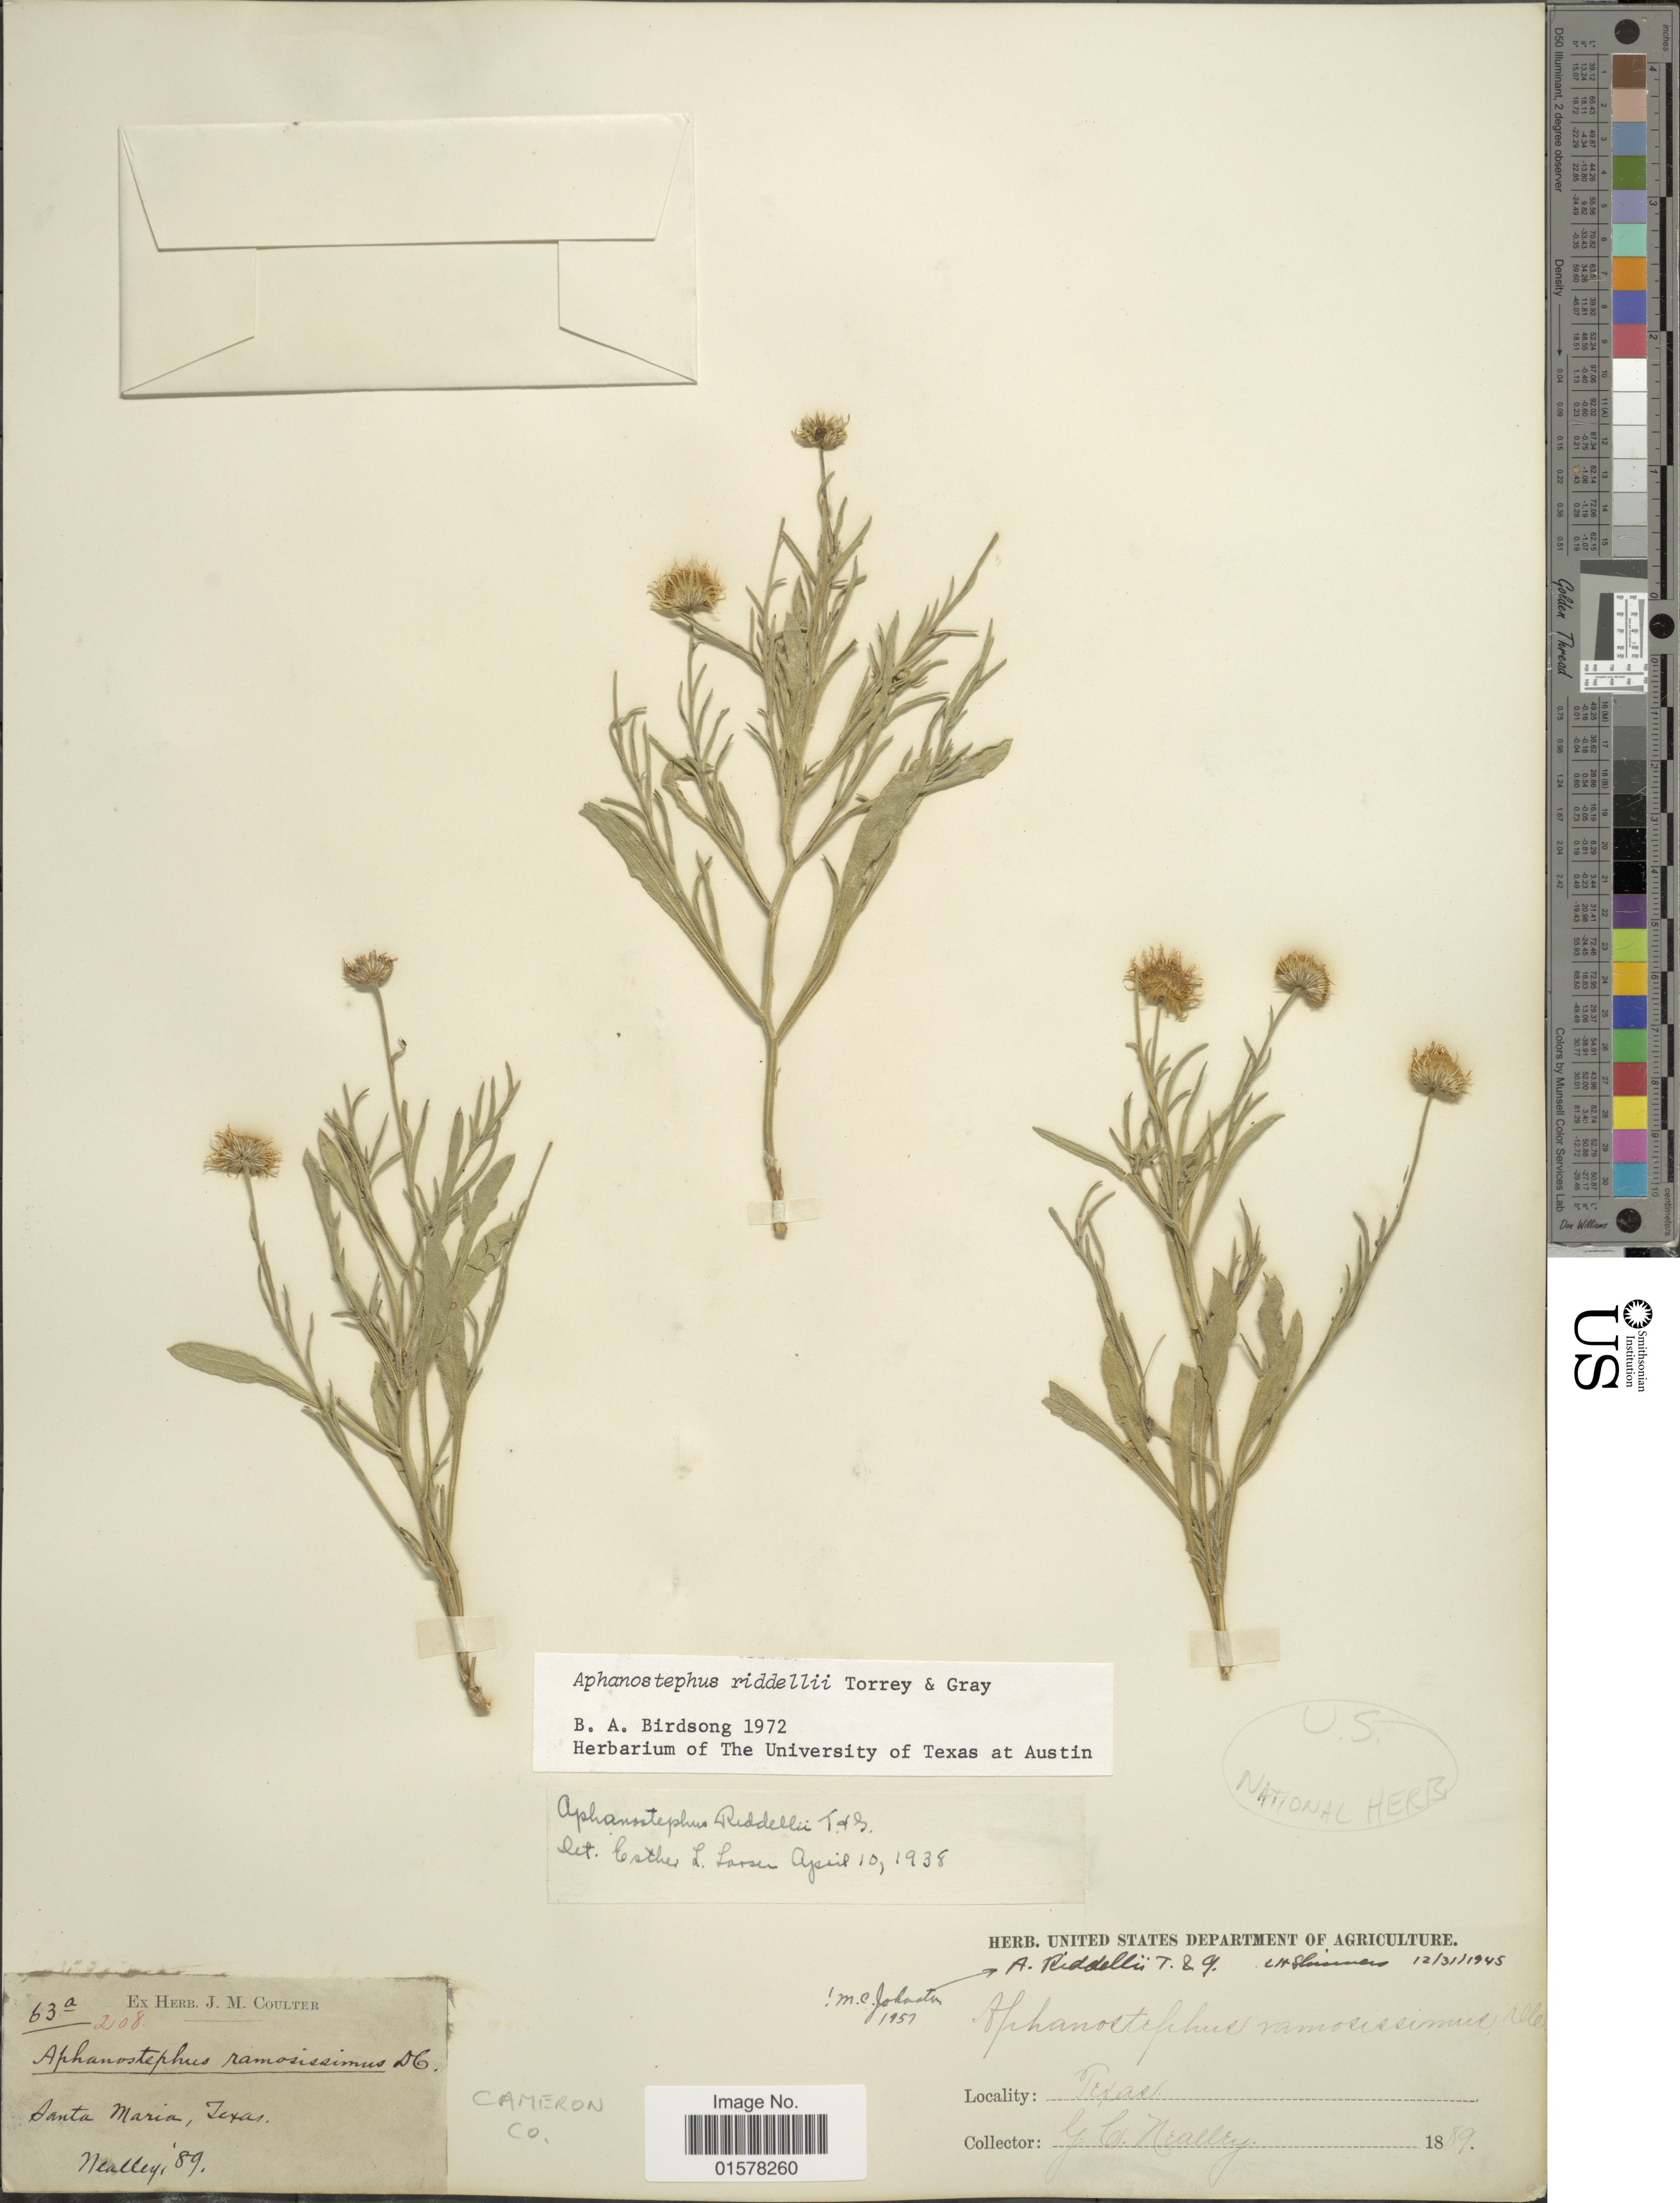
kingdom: Plantae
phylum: Tracheophyta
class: Magnoliopsida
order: Asterales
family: Asteraceae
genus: Aphanostephus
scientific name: Aphanostephus riddellii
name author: Torr. & A. Gray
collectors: G. C. Nealley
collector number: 63a/208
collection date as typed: Transcribed d/m/y: //89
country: United States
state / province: Texas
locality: Santa Maria